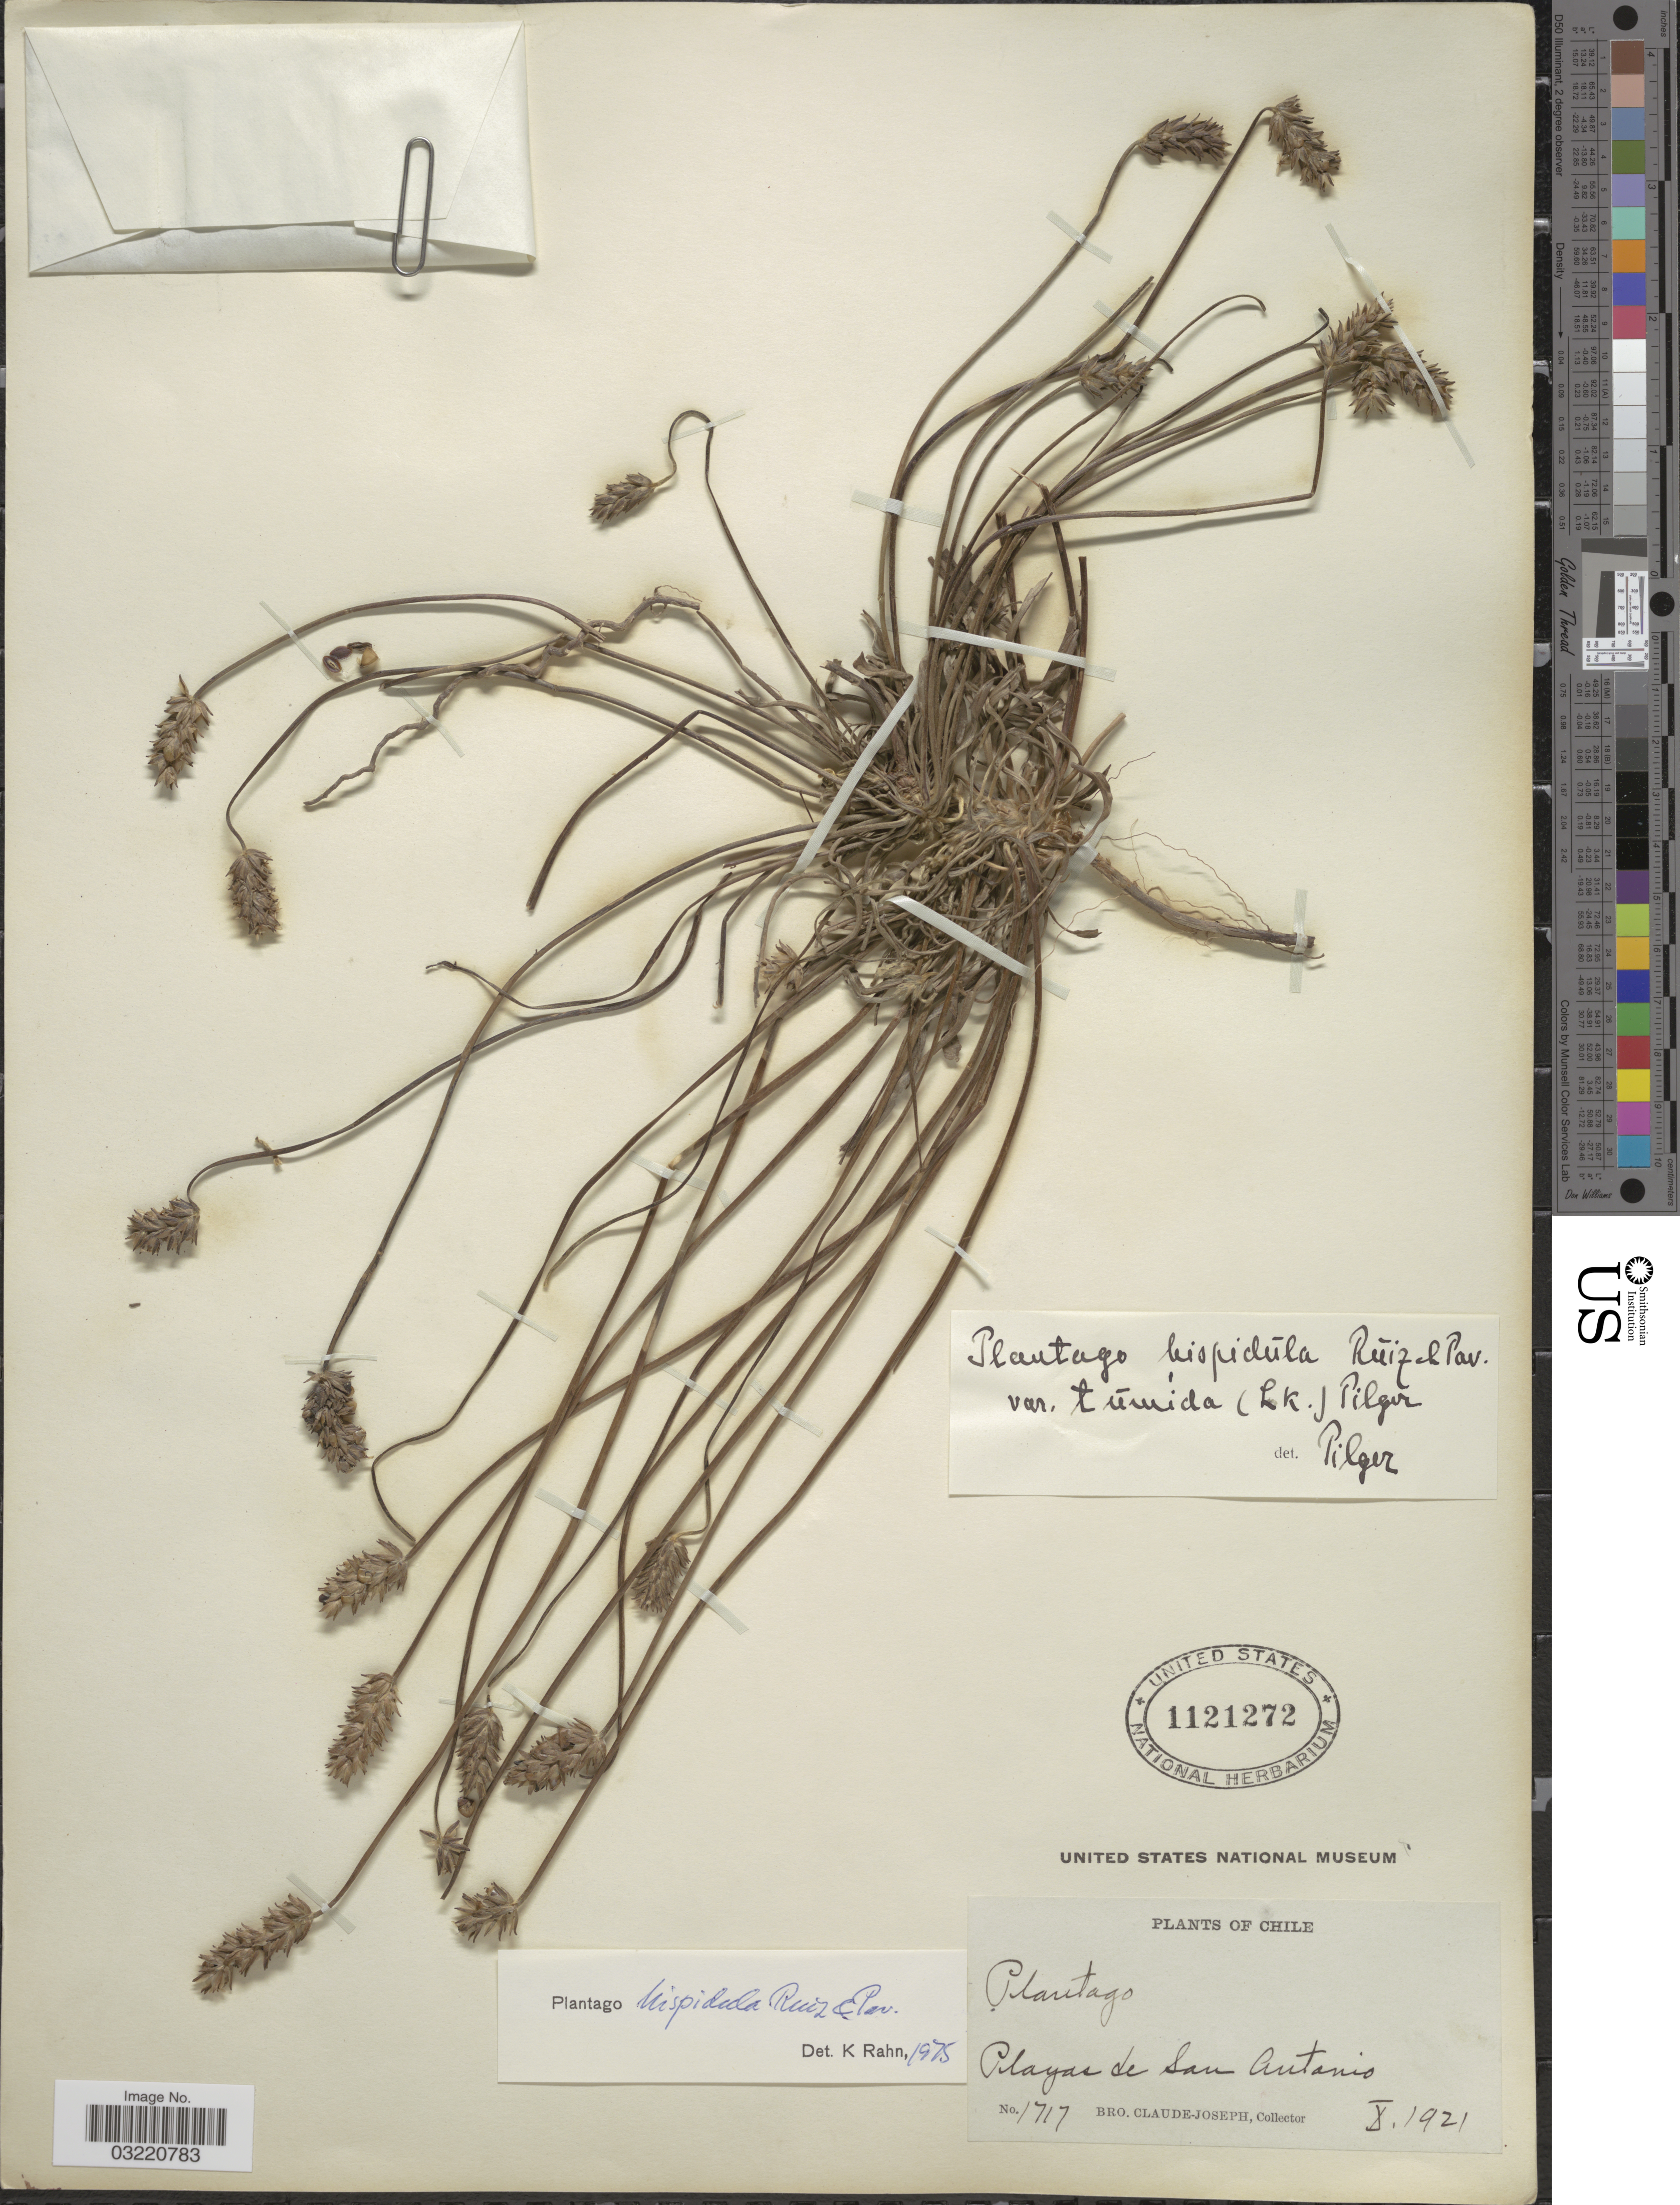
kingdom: Plantae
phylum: Tracheophyta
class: Magnoliopsida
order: Lamiales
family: Plantaginaceae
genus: Plantago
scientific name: Plantago hispidula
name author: Ruiz & Pav.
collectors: Bro. Claude-Joseph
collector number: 1717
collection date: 1921-10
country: Chile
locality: Playas de San Antonio.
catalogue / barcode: US 1121272